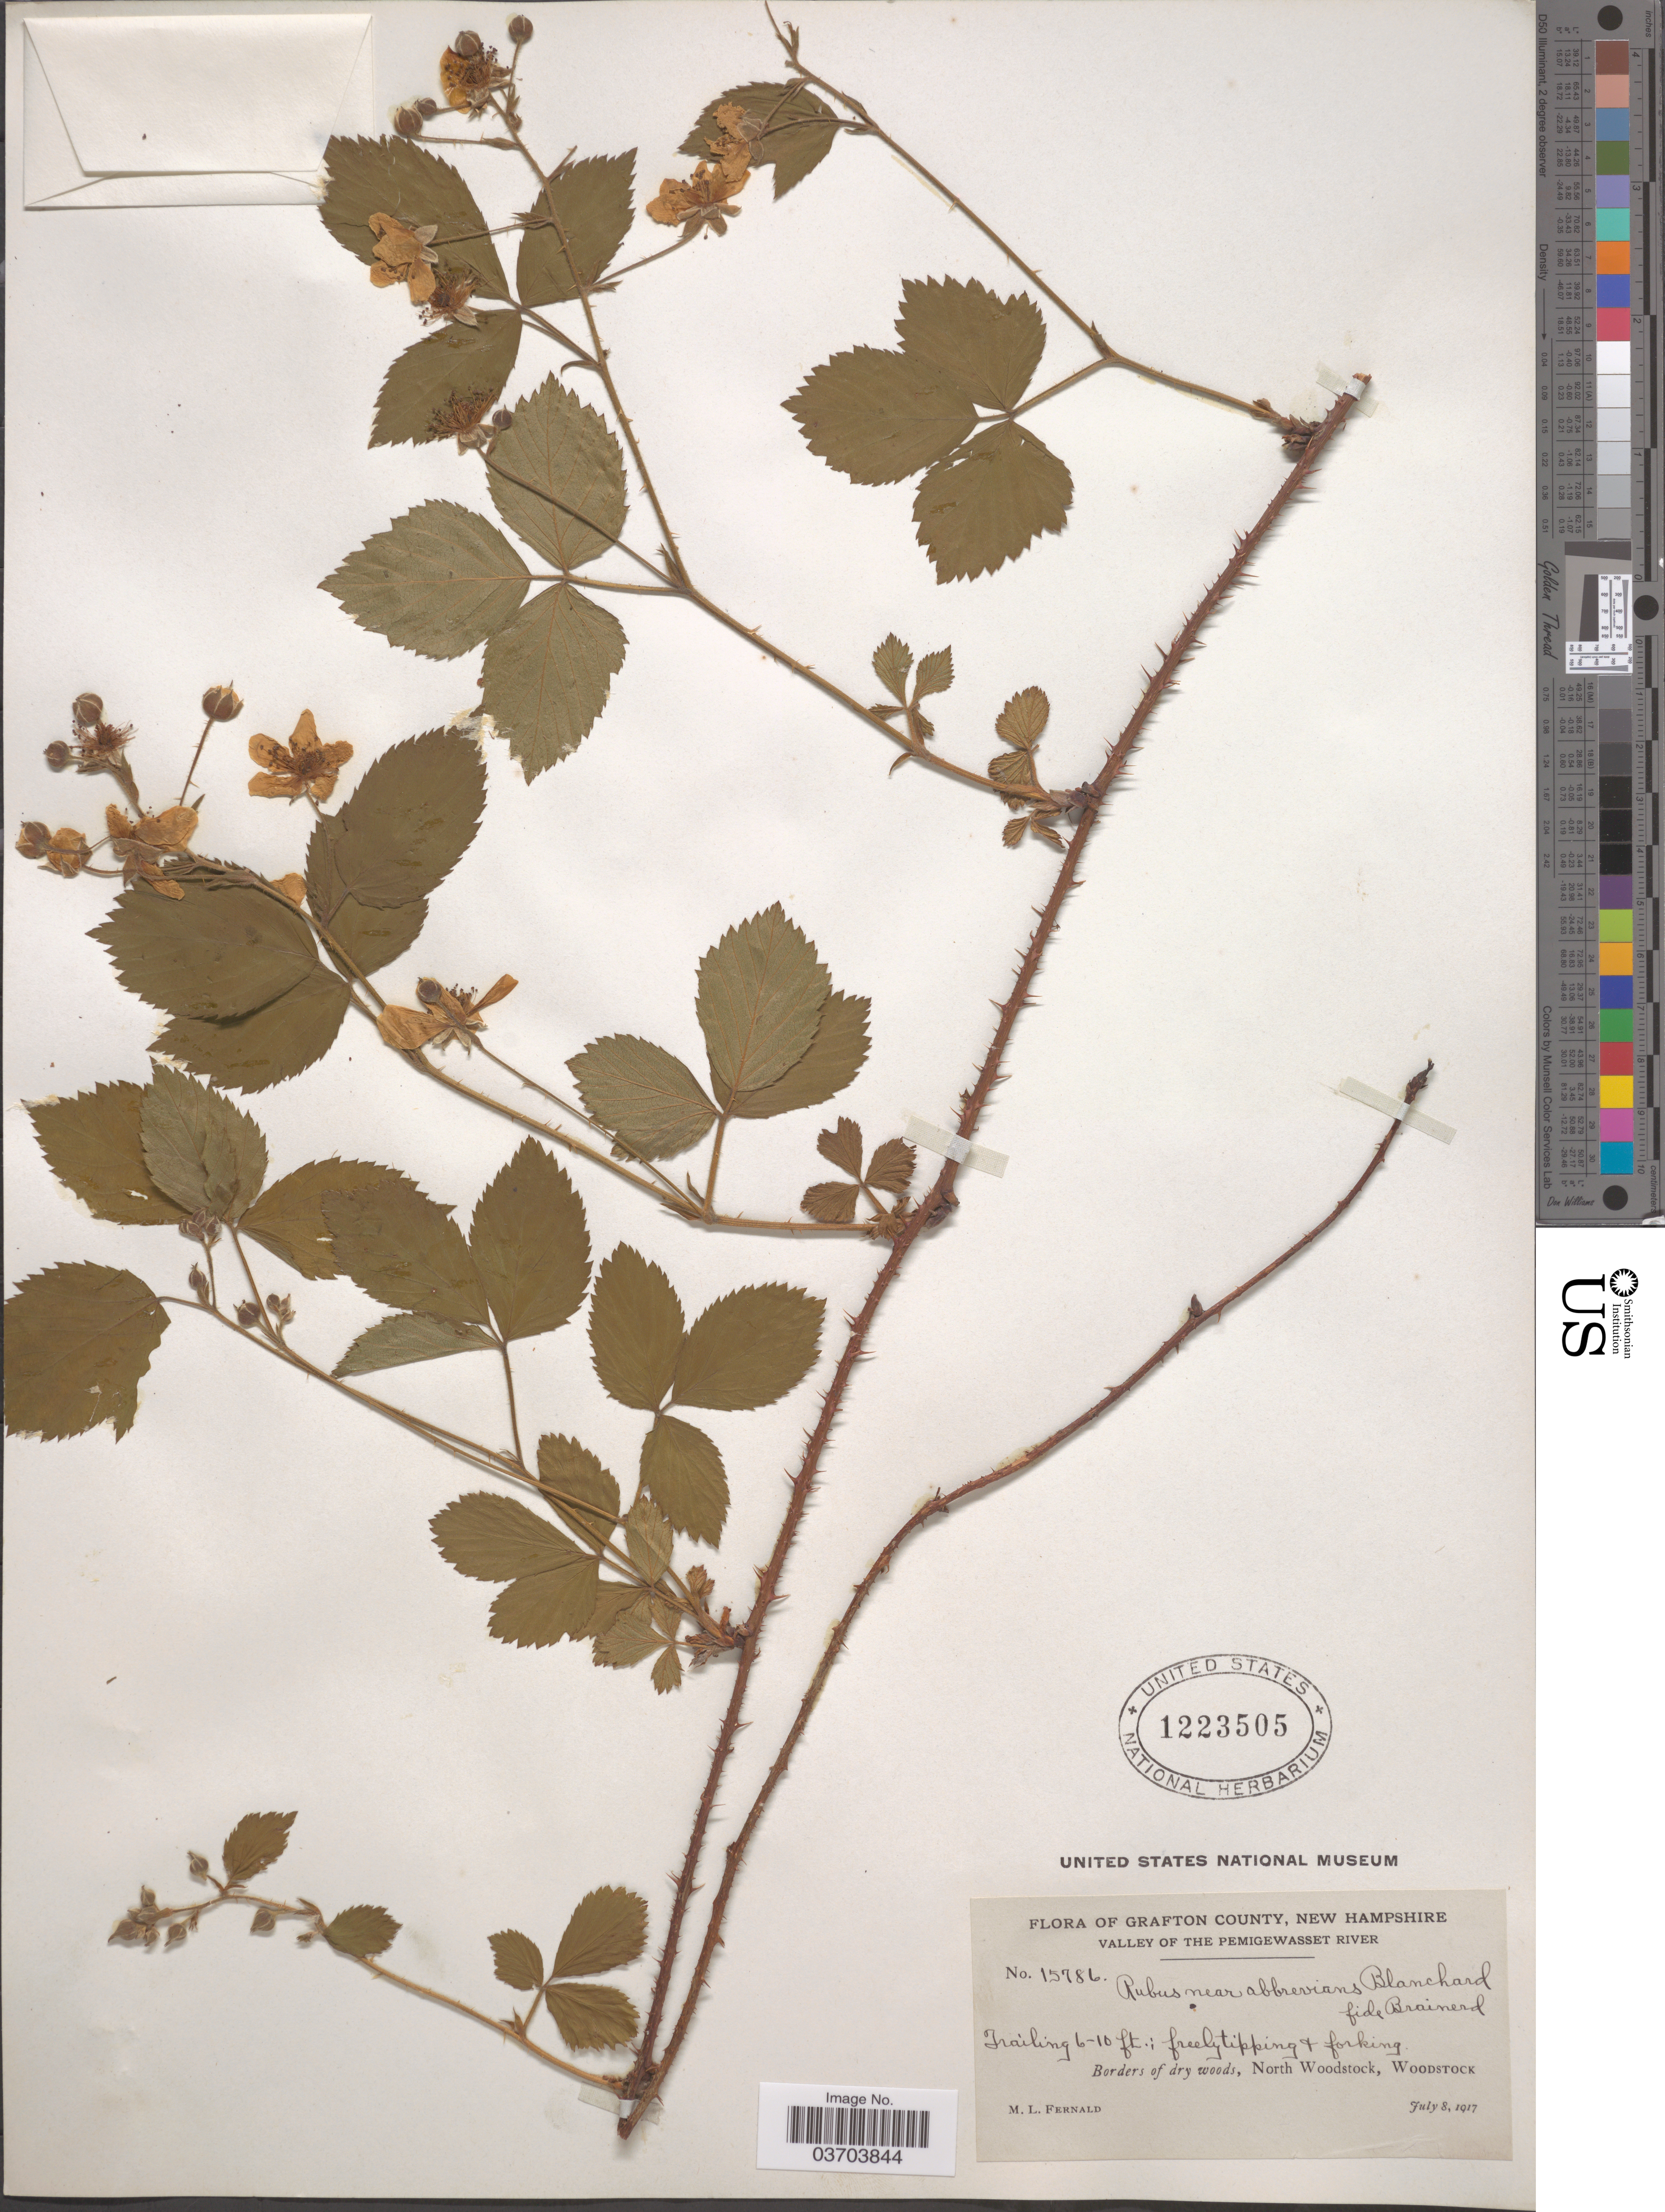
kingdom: Plantae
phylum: Tracheophyta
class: Magnoliopsida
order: Rosales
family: Rosaceae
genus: Rubus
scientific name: Rubus abbrevians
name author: Blanch.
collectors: M. L. Fernald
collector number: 15786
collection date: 1917-07-08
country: United States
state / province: New Hampshire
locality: Grafton County. Valley of the Pemigewasset River. Borders of dry woods, North Woodstock, Woodstock.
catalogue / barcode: US 1223505